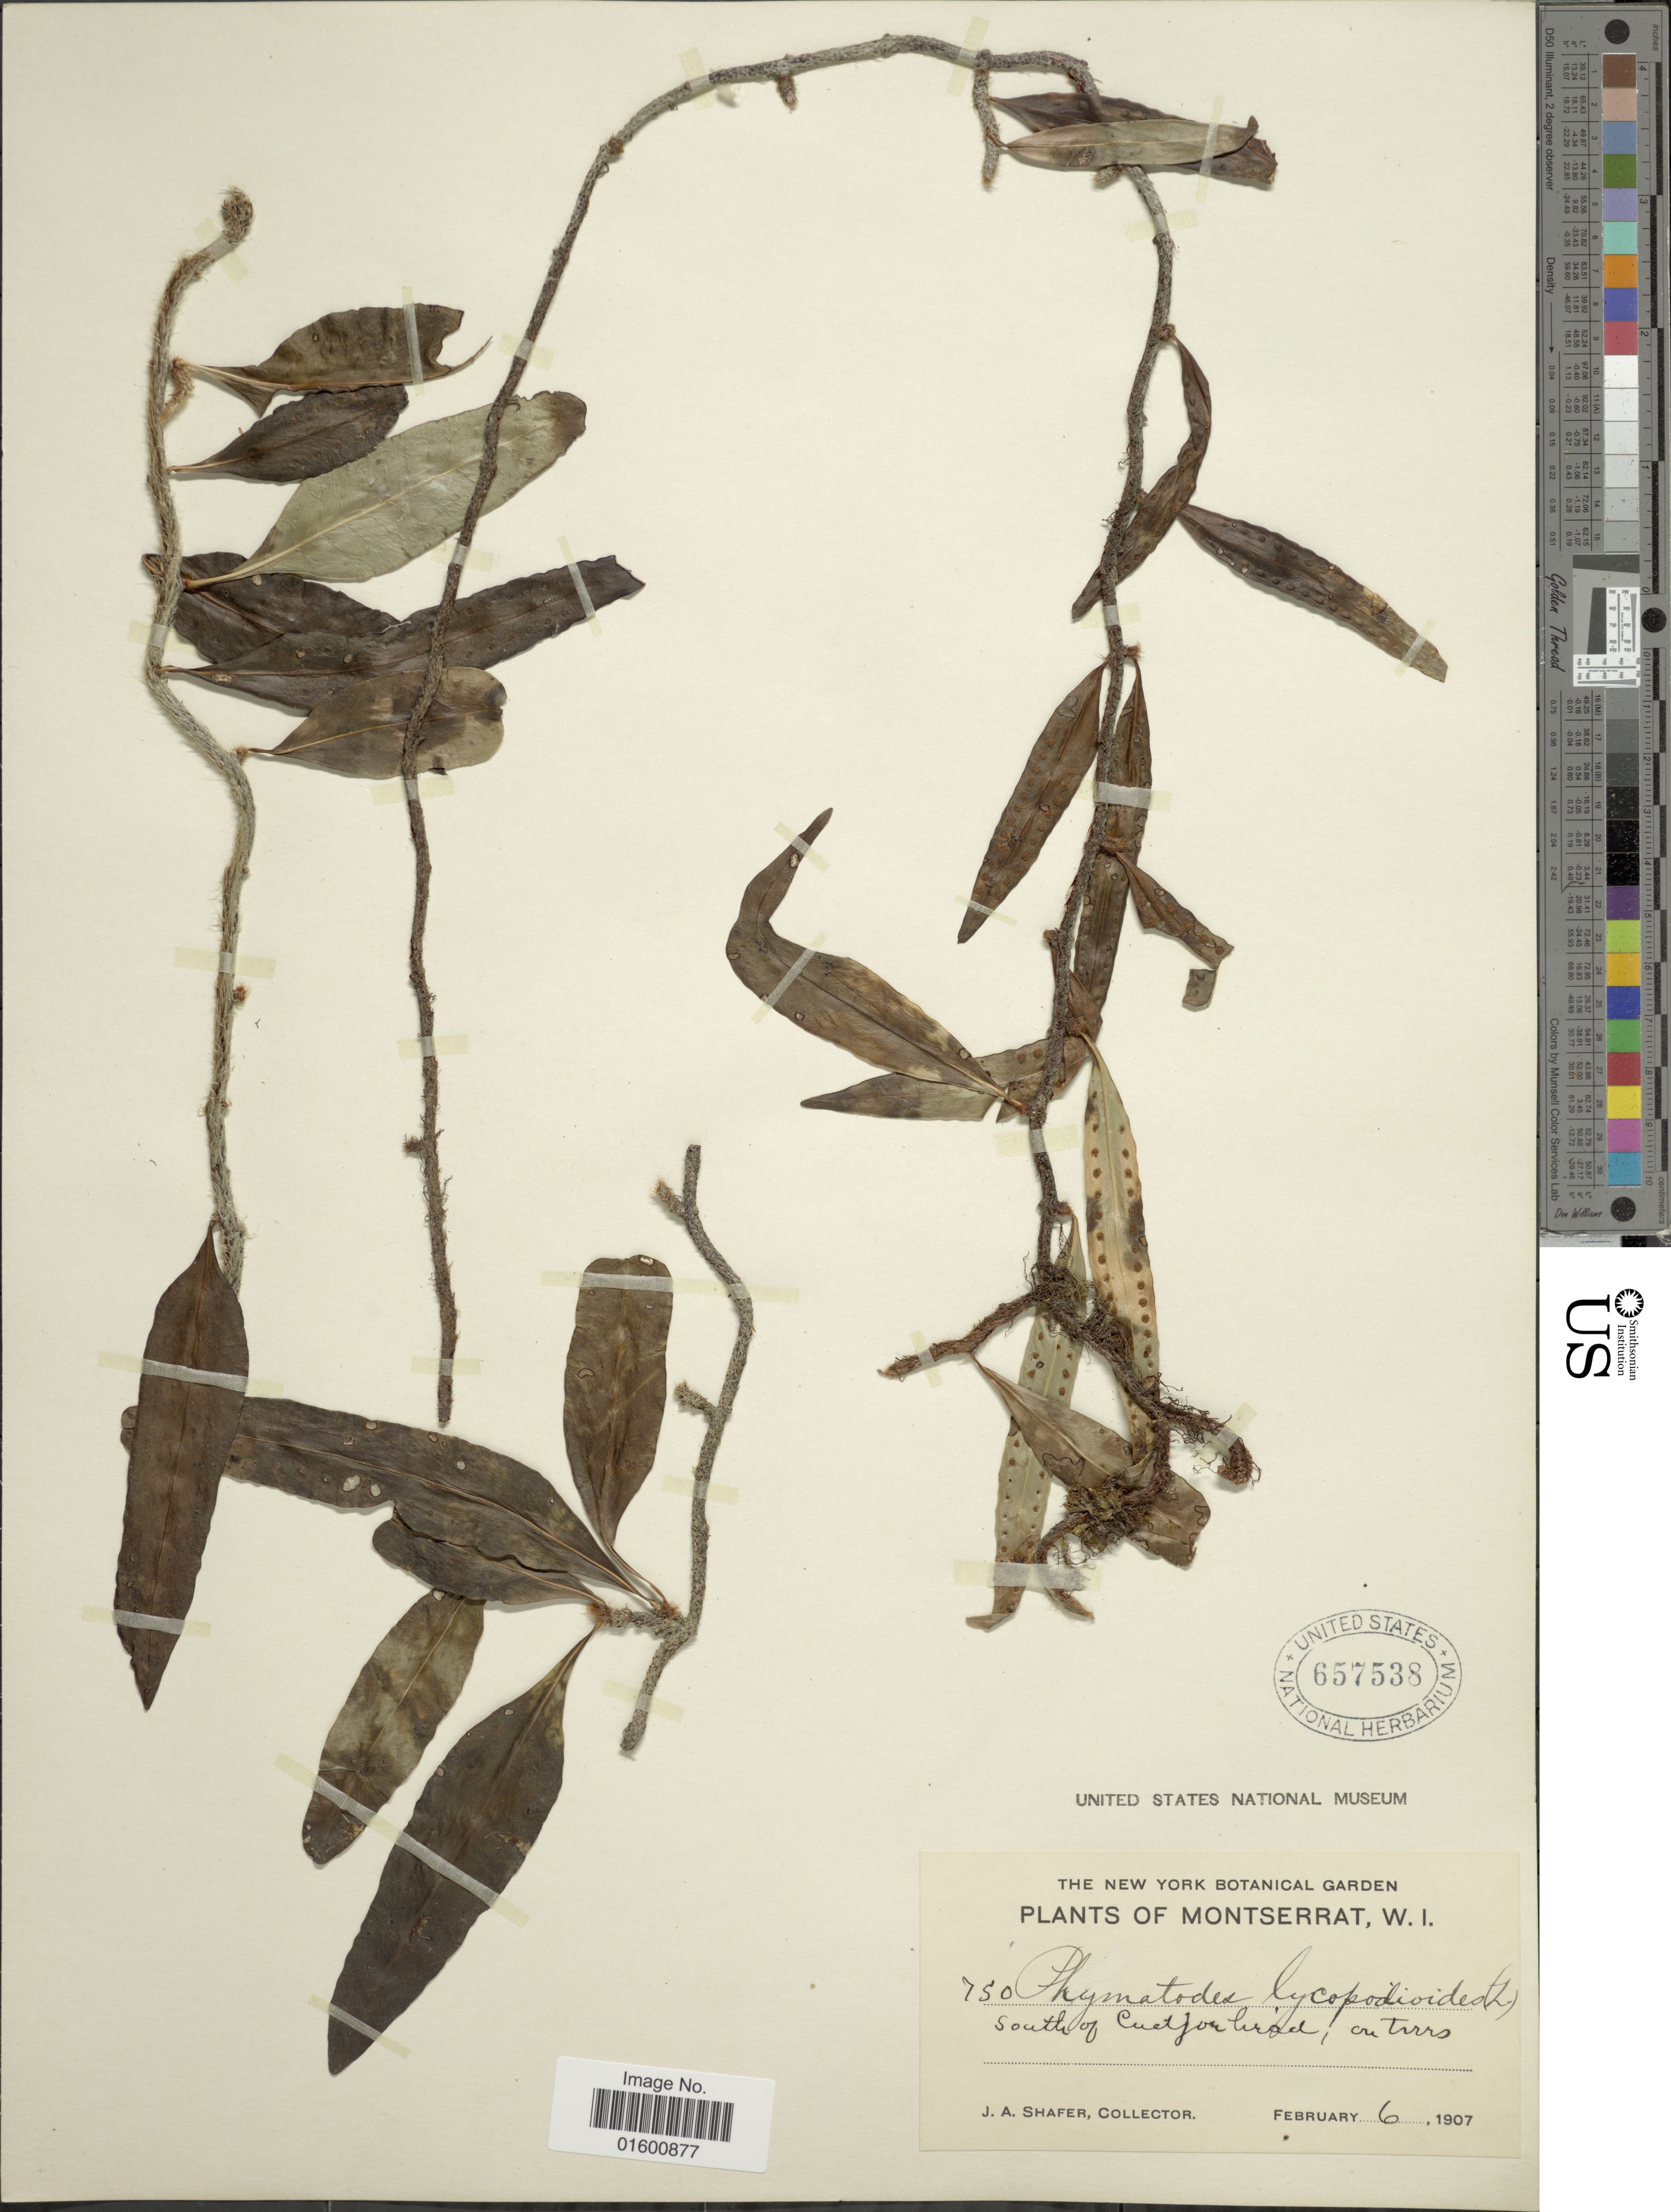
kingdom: Plantae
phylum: Tracheophyta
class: Polypodiopsida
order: Polypodiales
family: Polypodiaceae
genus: Microgramma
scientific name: Microgramma lycopodioides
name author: (L.) Copel.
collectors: J. A. Shafer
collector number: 750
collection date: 1907-02-06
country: Montserrat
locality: South of Cudjoe Head, on tree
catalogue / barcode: US 657538